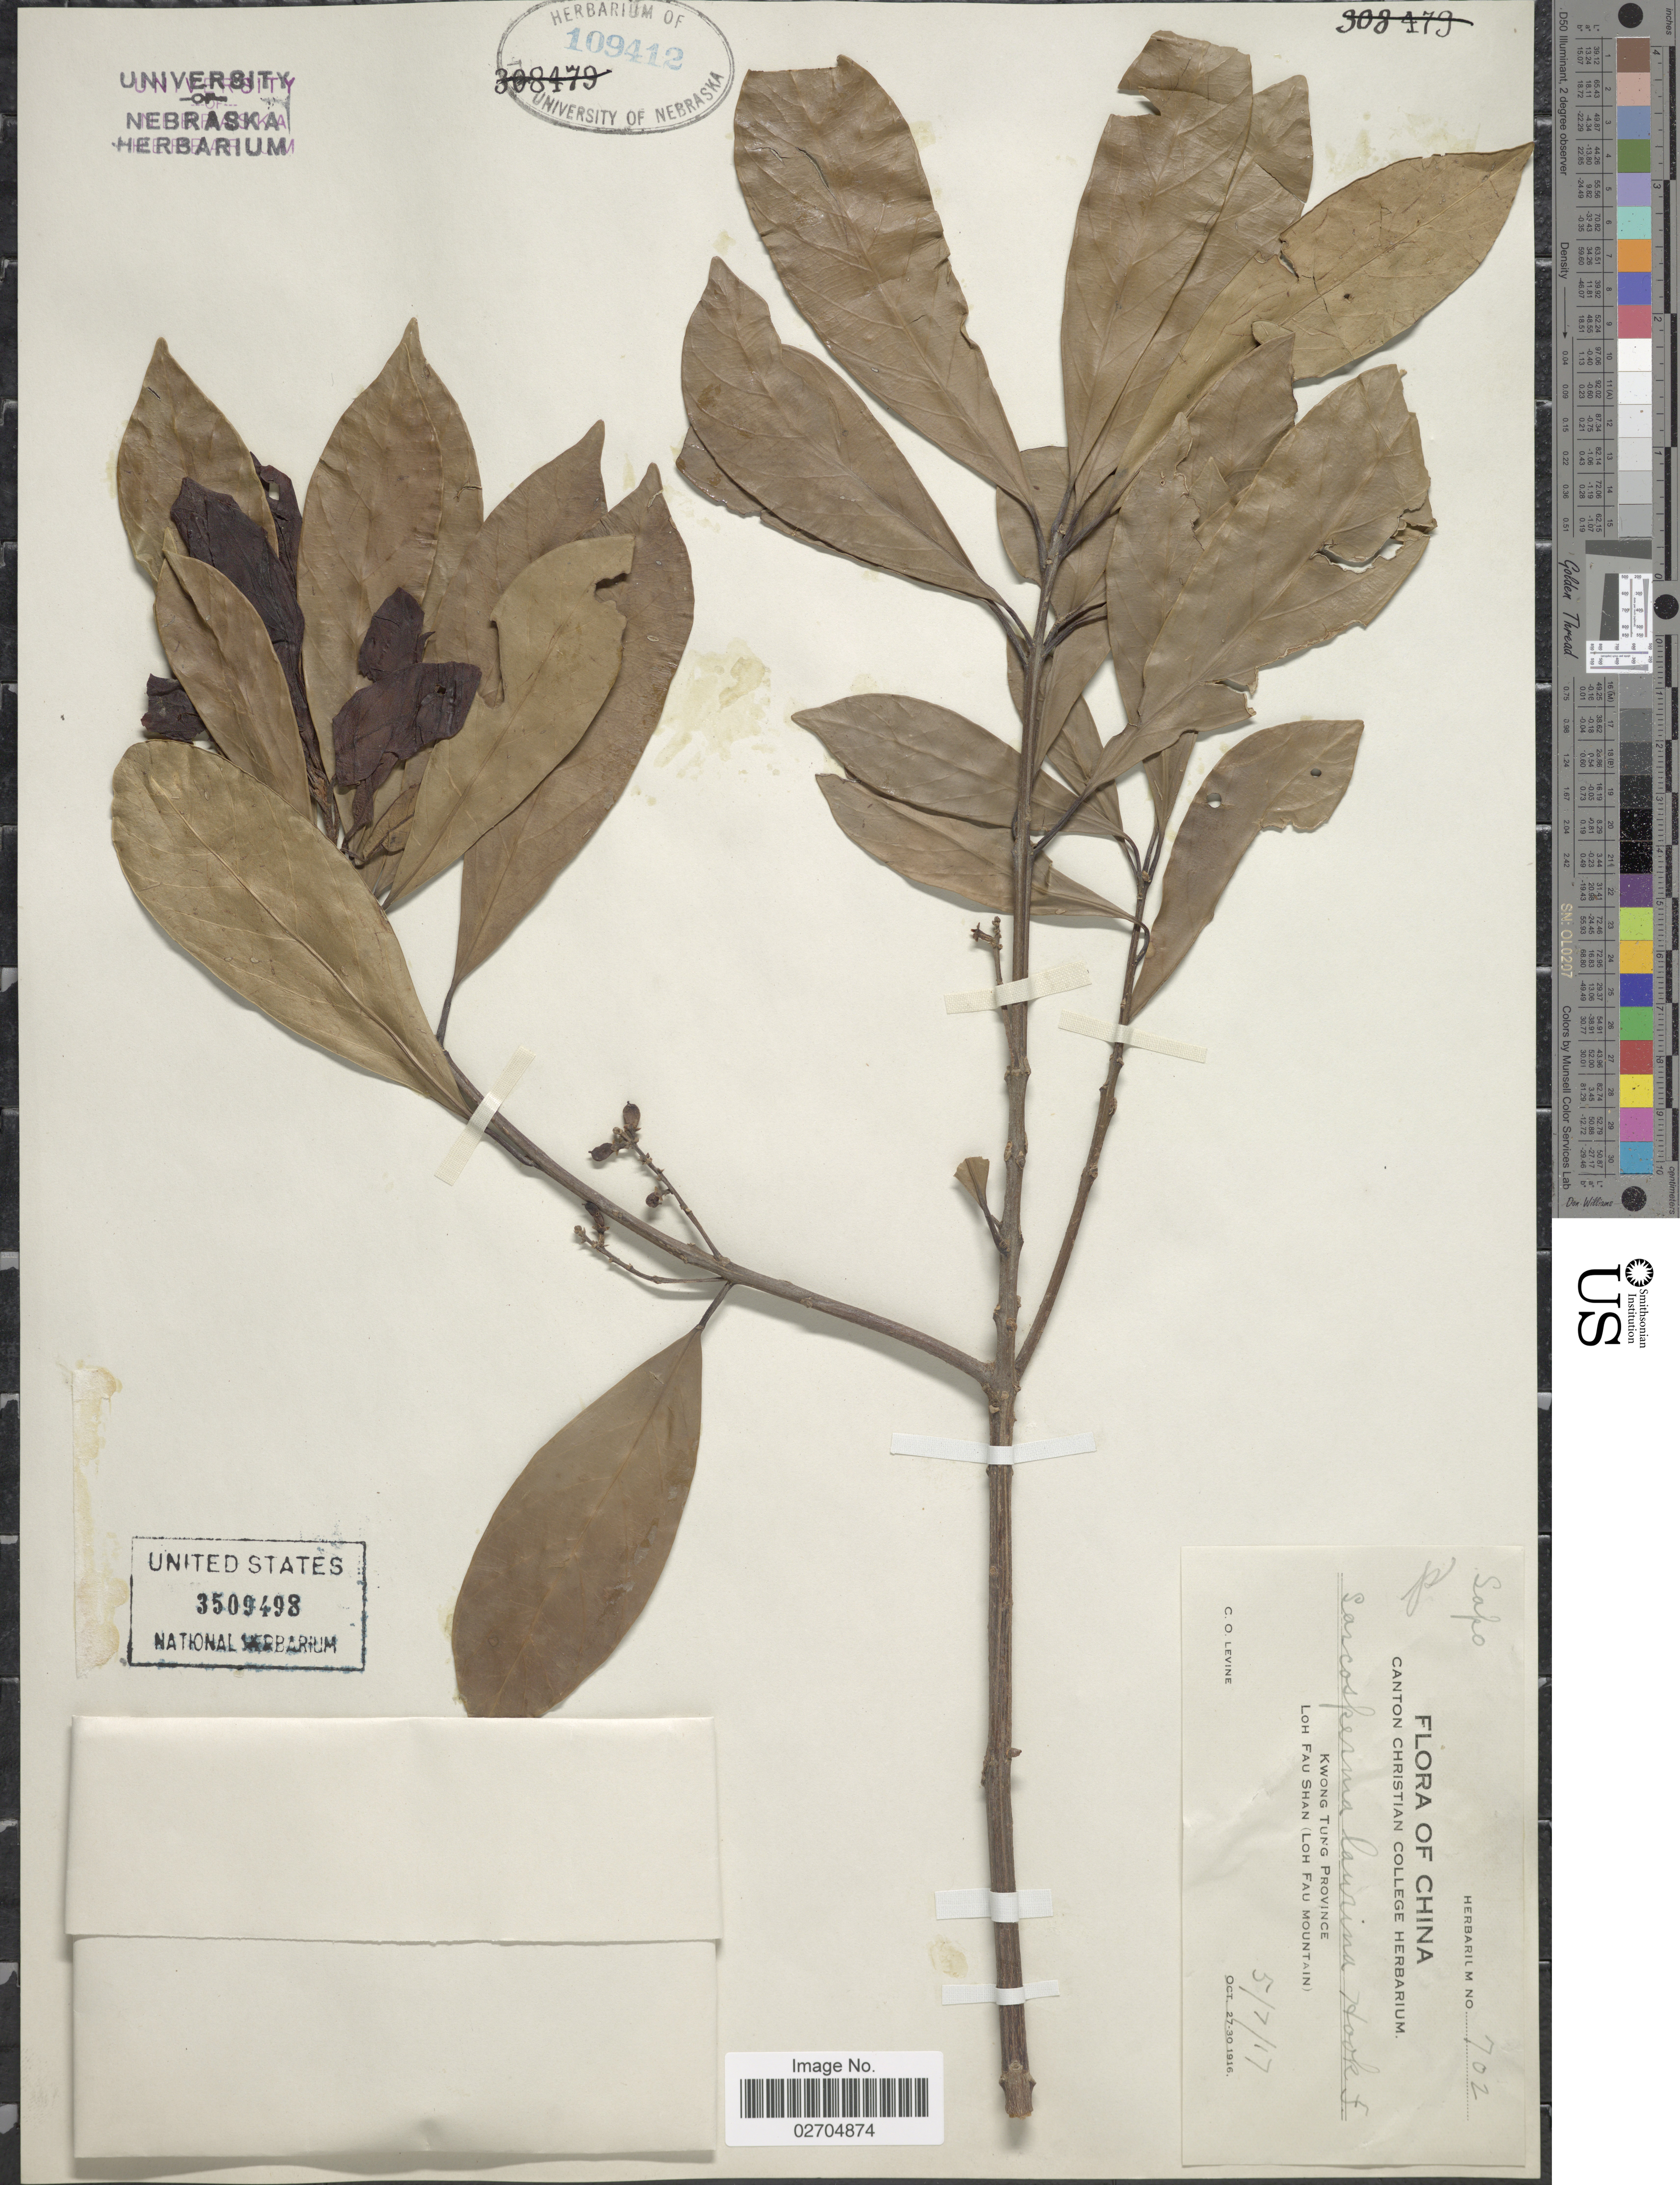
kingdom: Plantae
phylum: Tracheophyta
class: Magnoliopsida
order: Ericales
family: Sapotaceae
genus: Sarcosperma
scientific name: Sarcosperma laurinum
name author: (Benth.) Hook. f.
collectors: C. O. Levine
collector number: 702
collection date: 1917-07-05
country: China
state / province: Guangdong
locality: Kwong Tung Province. Loh Fau Shan (Loh Fau Mountain).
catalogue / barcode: US 3509498